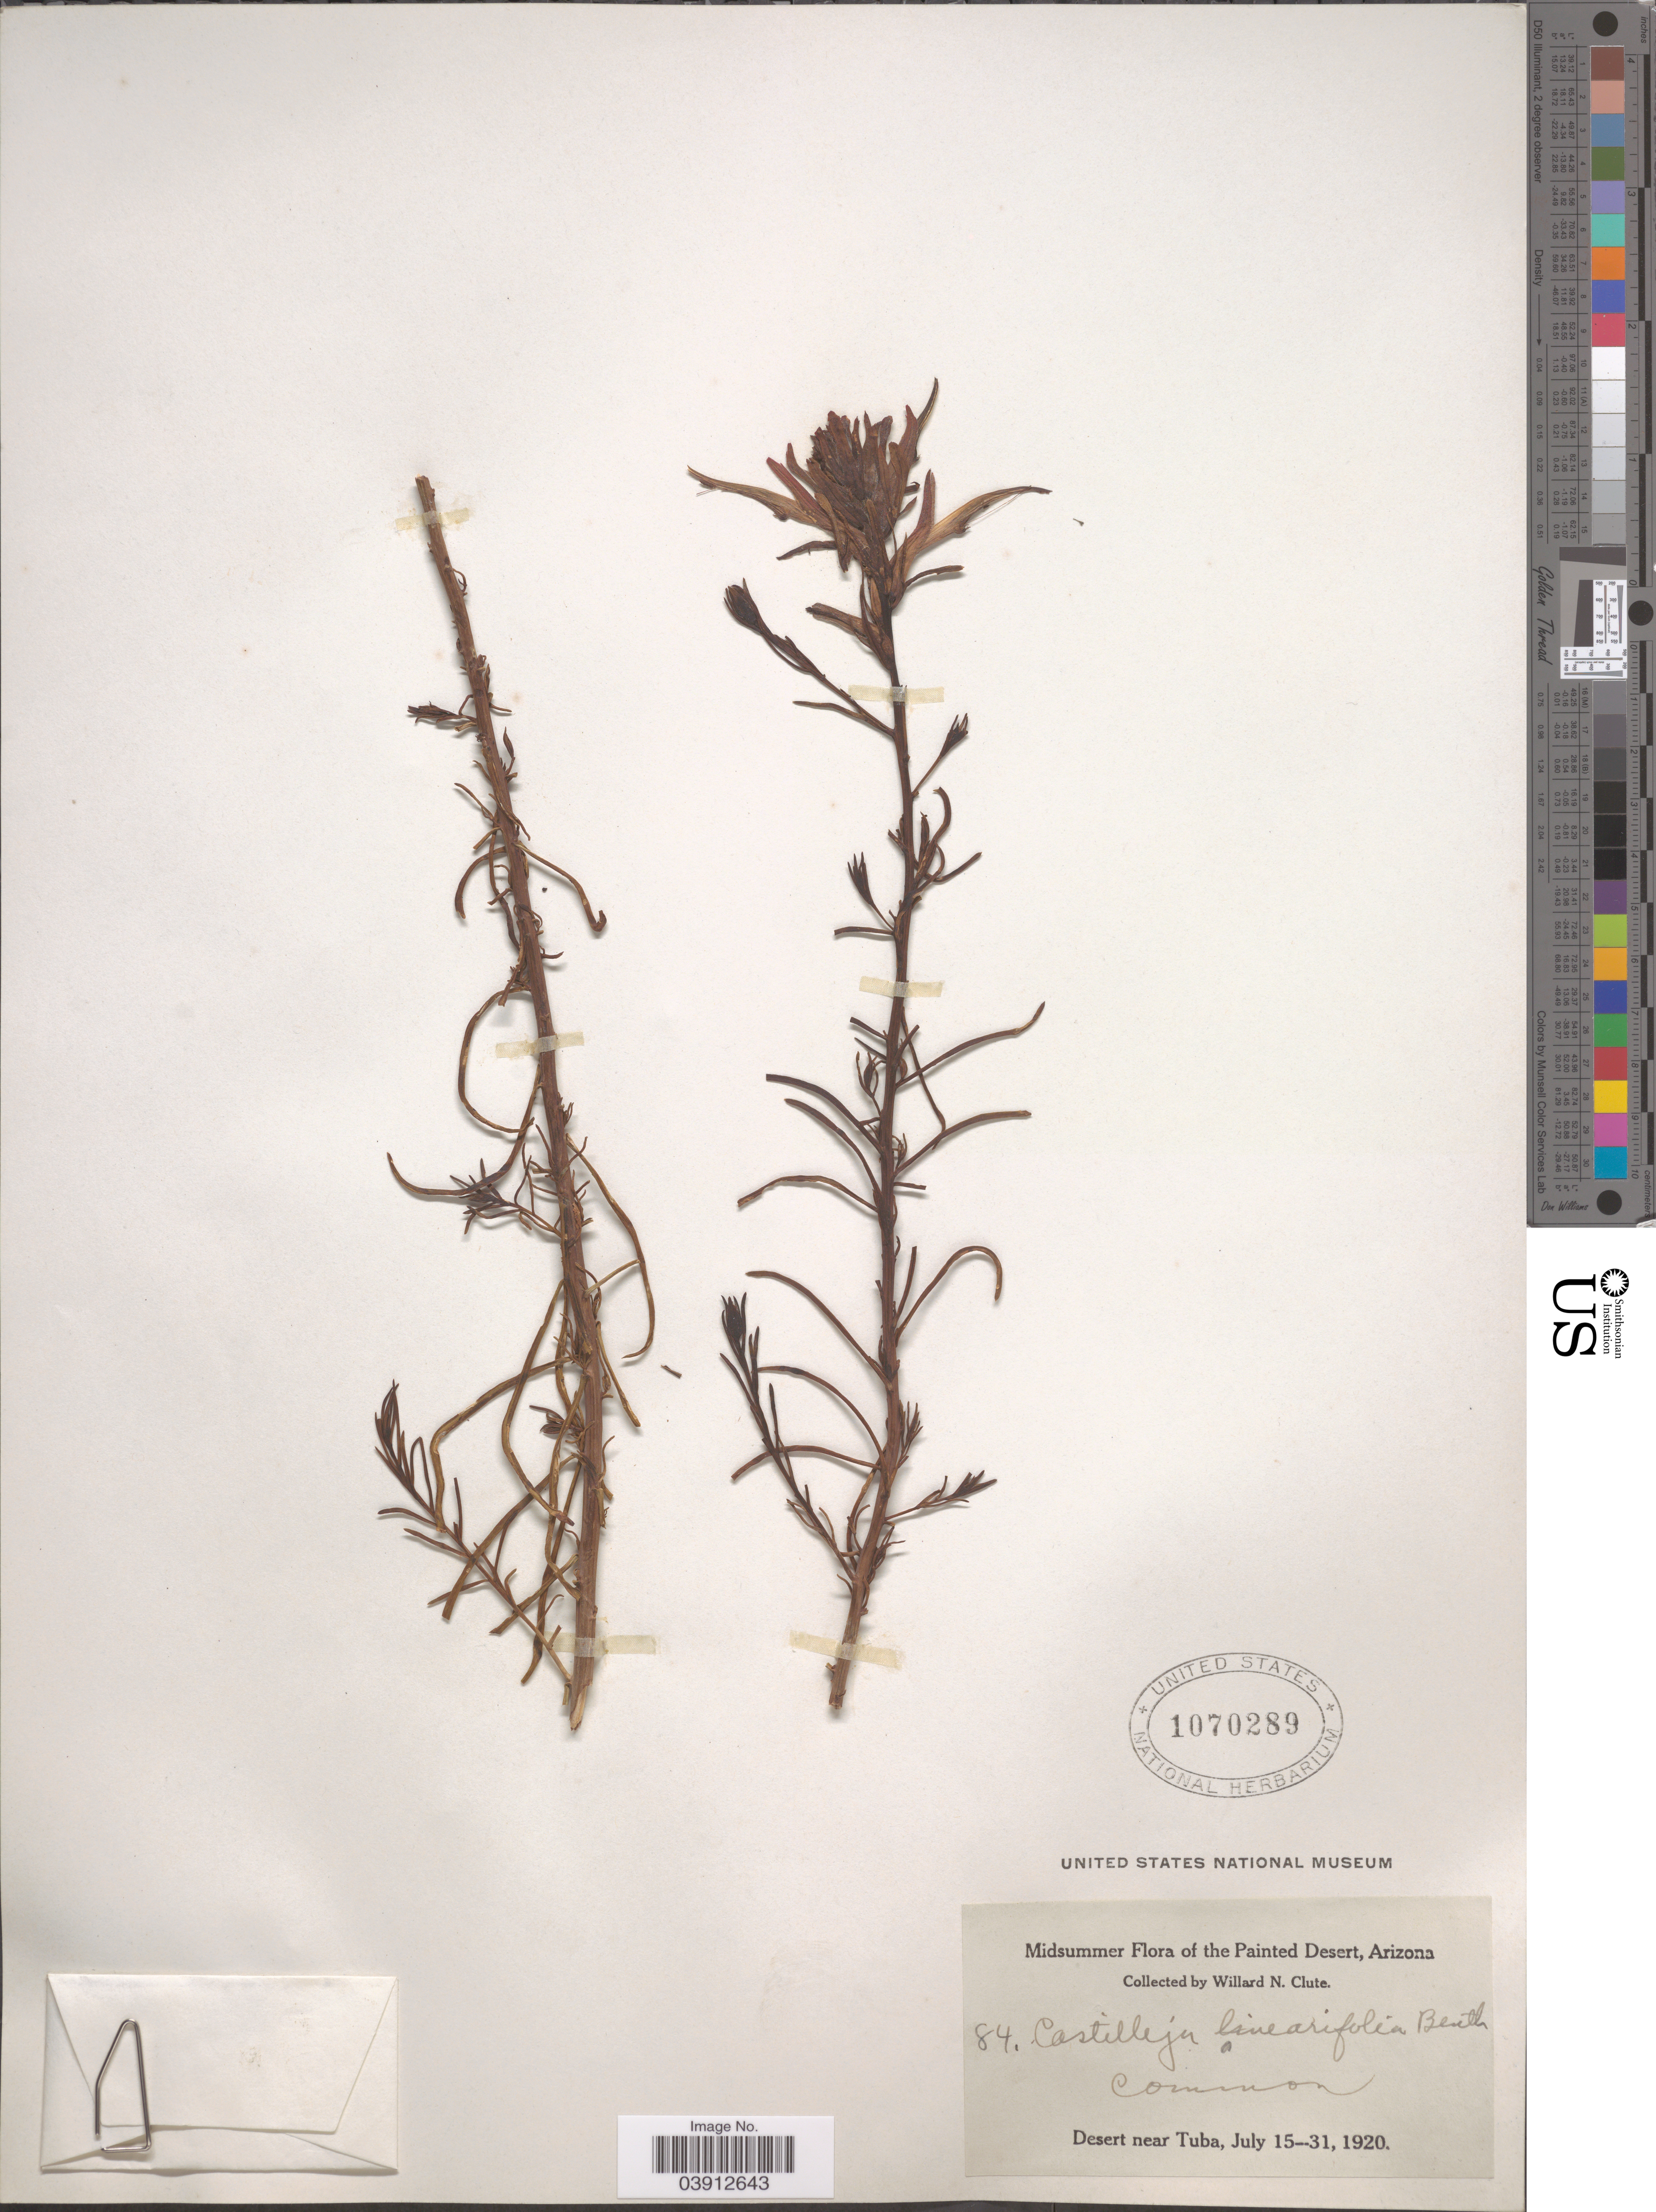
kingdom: Plantae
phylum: Tracheophyta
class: Magnoliopsida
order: Lamiales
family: Orobanchaceae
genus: Castilleja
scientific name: Castilleja linariifolia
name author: Benth.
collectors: W. N. Clute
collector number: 84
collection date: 1920-07-15/1920-07-31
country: United States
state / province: Arizona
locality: The Painted Desert. Desert near Tuba.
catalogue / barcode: US 1070289